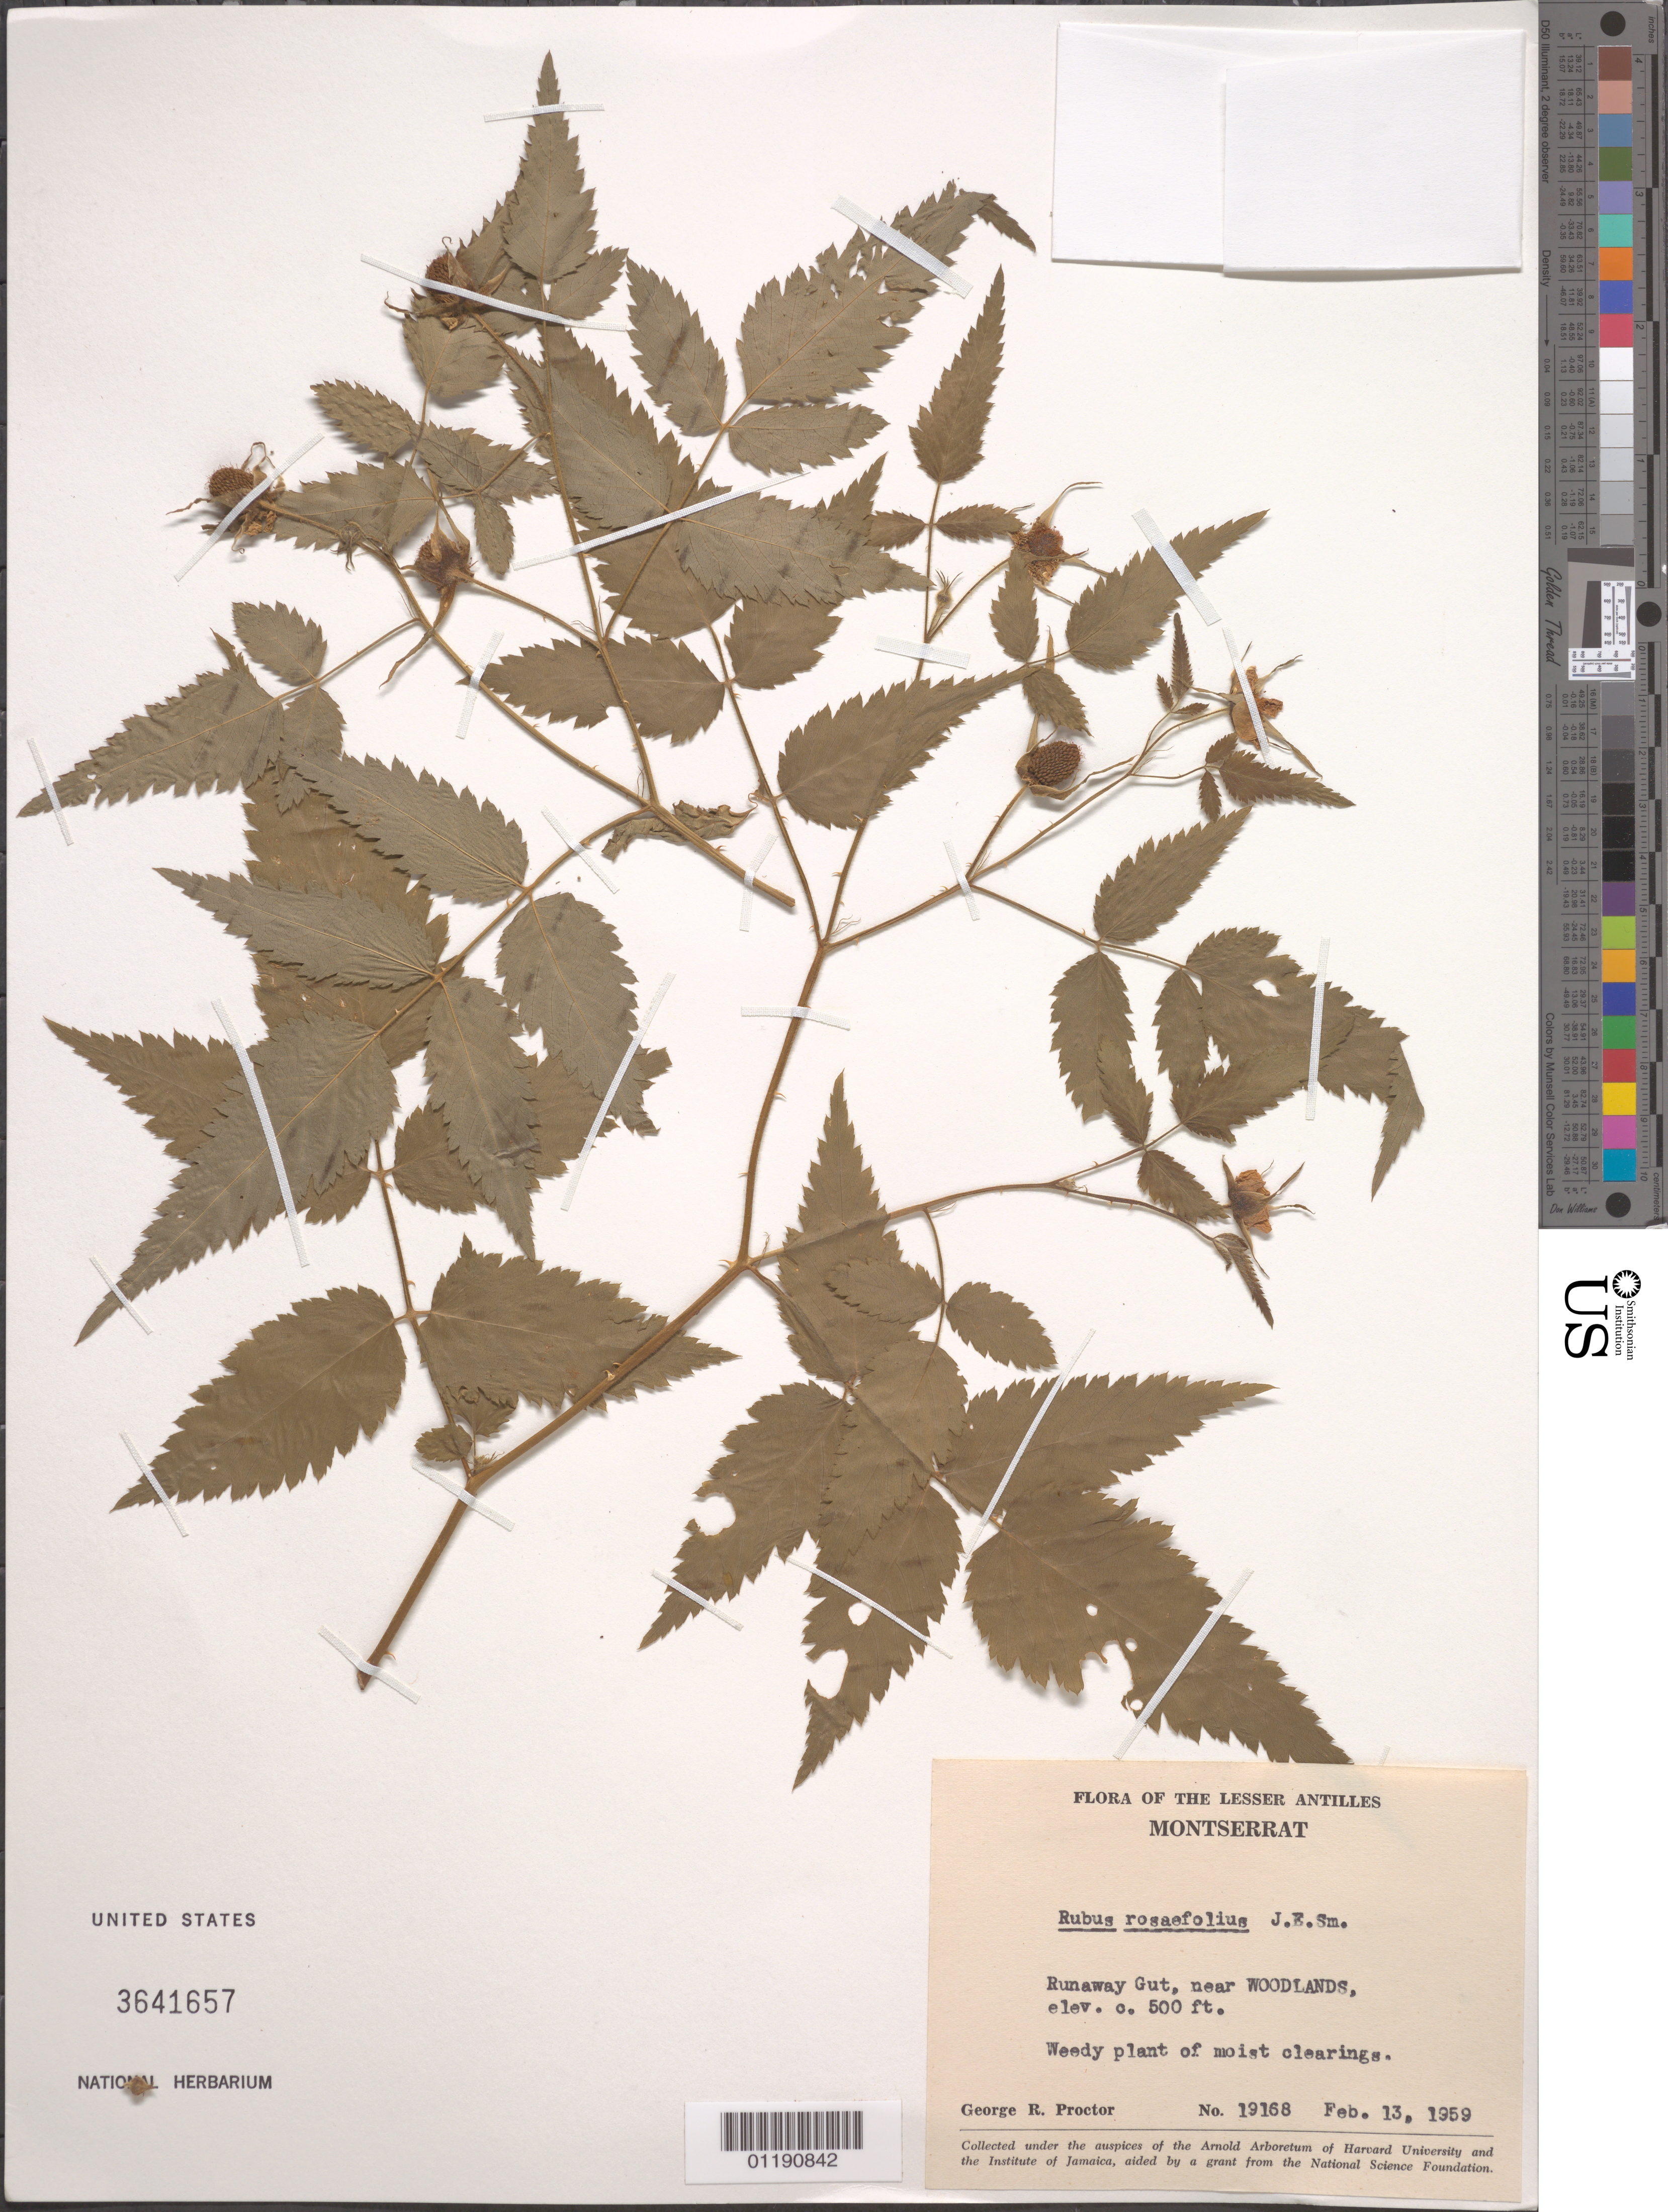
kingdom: Plantae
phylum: Tracheophyta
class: Magnoliopsida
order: Rosales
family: Rosaceae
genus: Rubus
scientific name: Rubus rosaefolius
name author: Sm.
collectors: G. R. Proctor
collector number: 19168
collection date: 1959-02-13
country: Montserrat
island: Montserrat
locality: Runaway Gut Woodlands.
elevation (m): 152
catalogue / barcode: US 3641657